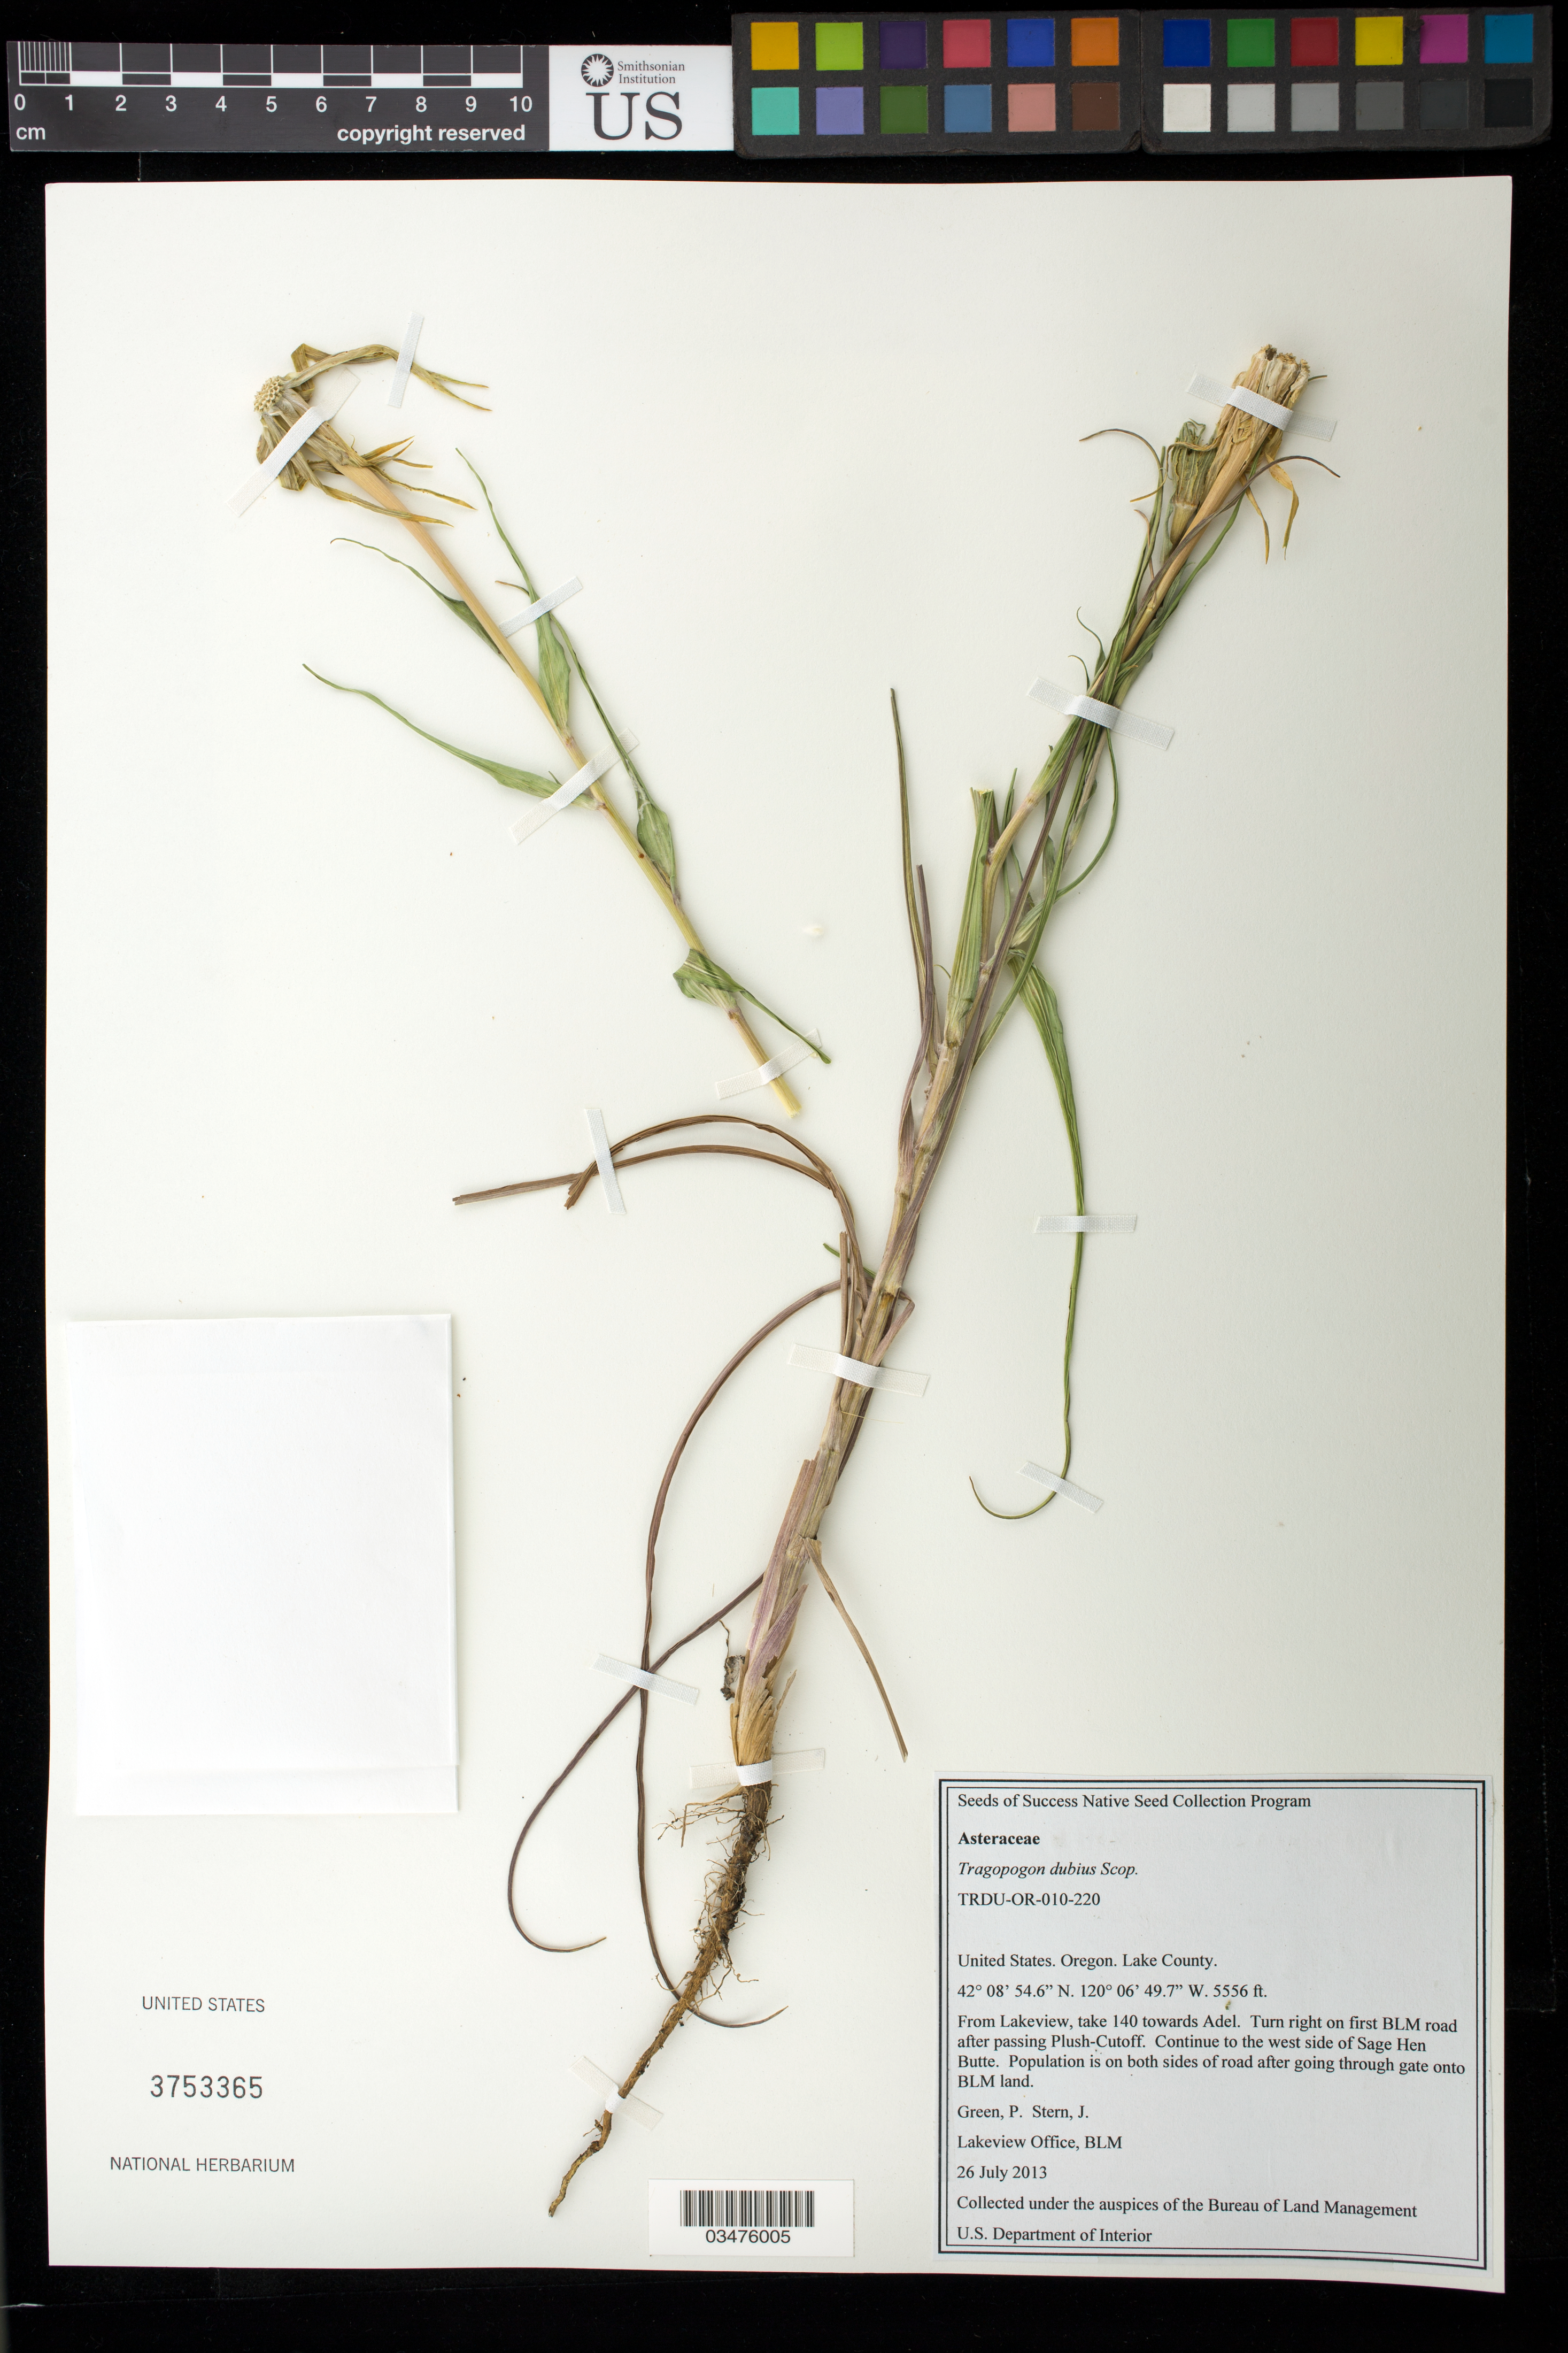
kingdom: Plantae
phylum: Tracheophyta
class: Magnoliopsida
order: Asterales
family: Asteraceae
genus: Tragopogon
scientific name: Tragopogon dubius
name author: Scop.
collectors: P. Green & J. Stern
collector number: TRDU-OR-010-220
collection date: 2013-07-26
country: United States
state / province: Oregon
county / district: Lake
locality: West side of Sage Hen Butte.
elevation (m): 1693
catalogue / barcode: US 3753365